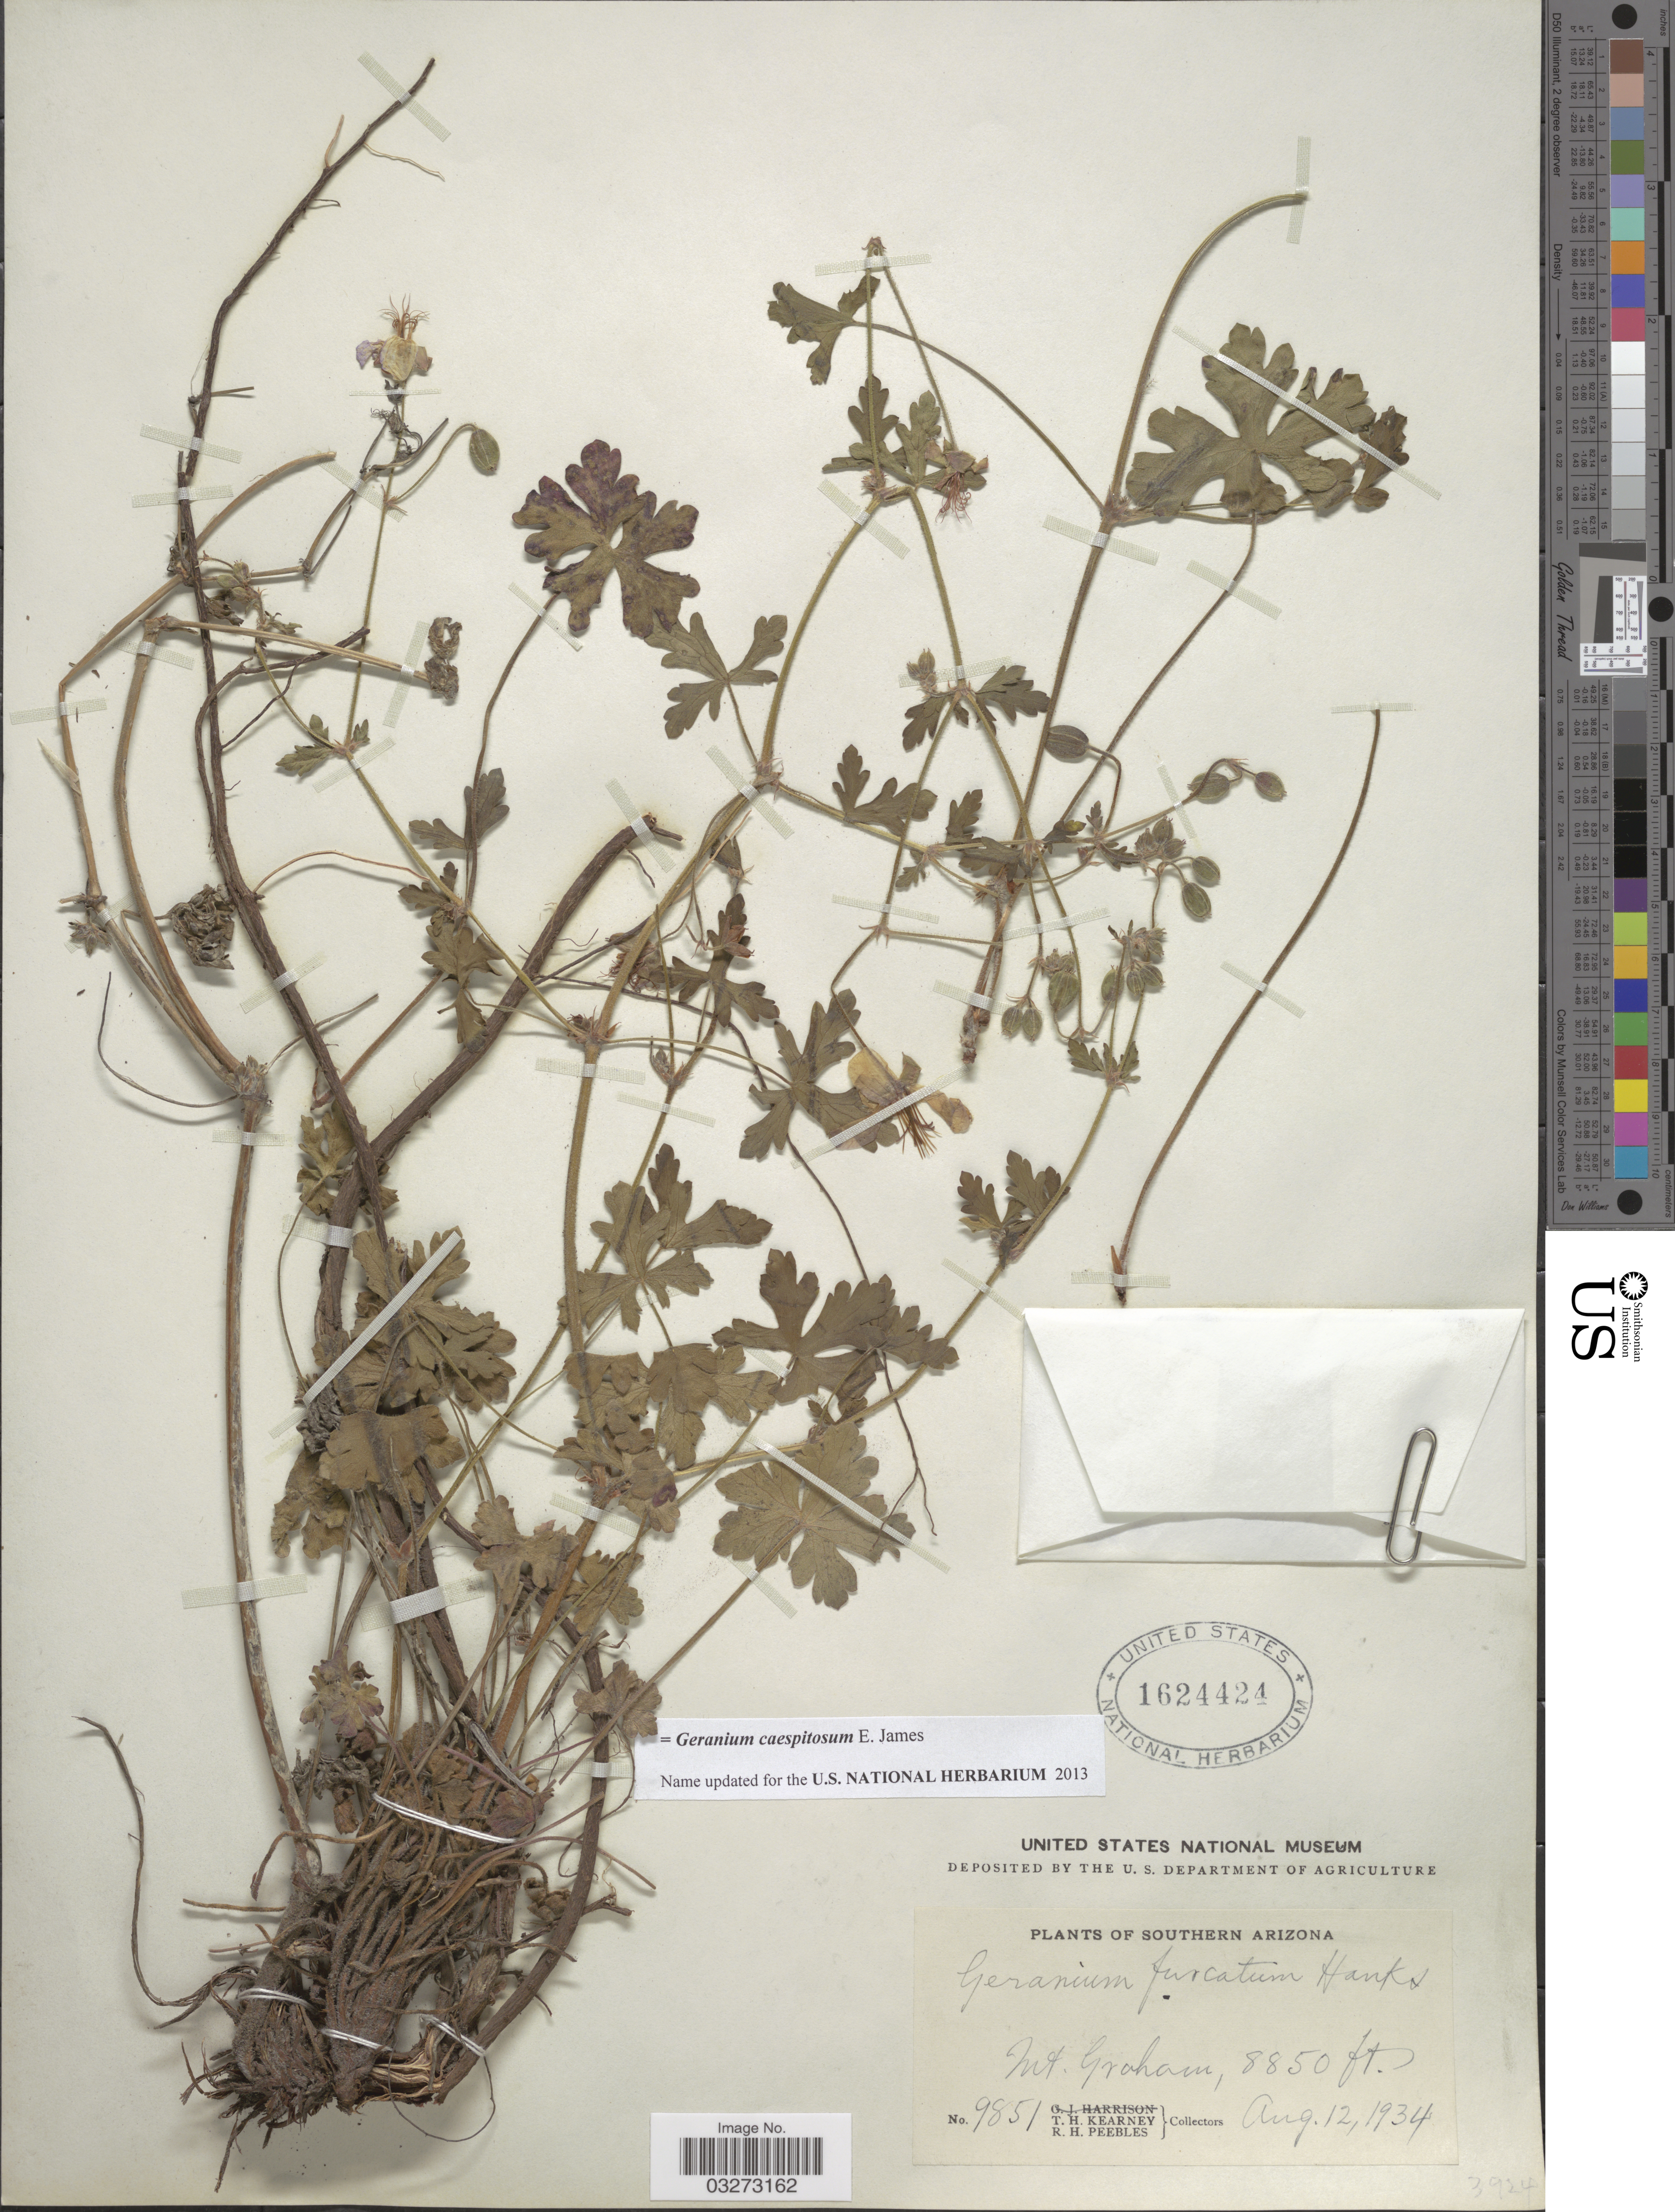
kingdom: Plantae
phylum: Tracheophyta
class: Magnoliopsida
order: Geraniales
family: Geraniaceae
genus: Geranium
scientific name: Geranium caespitosum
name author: E. James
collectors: T. H. Kearney & R. H. Peebles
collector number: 9851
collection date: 1934-08-12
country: United States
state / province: Arizona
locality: Southern Arizona, Mt. Graham.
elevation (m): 2697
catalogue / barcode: US 1624424